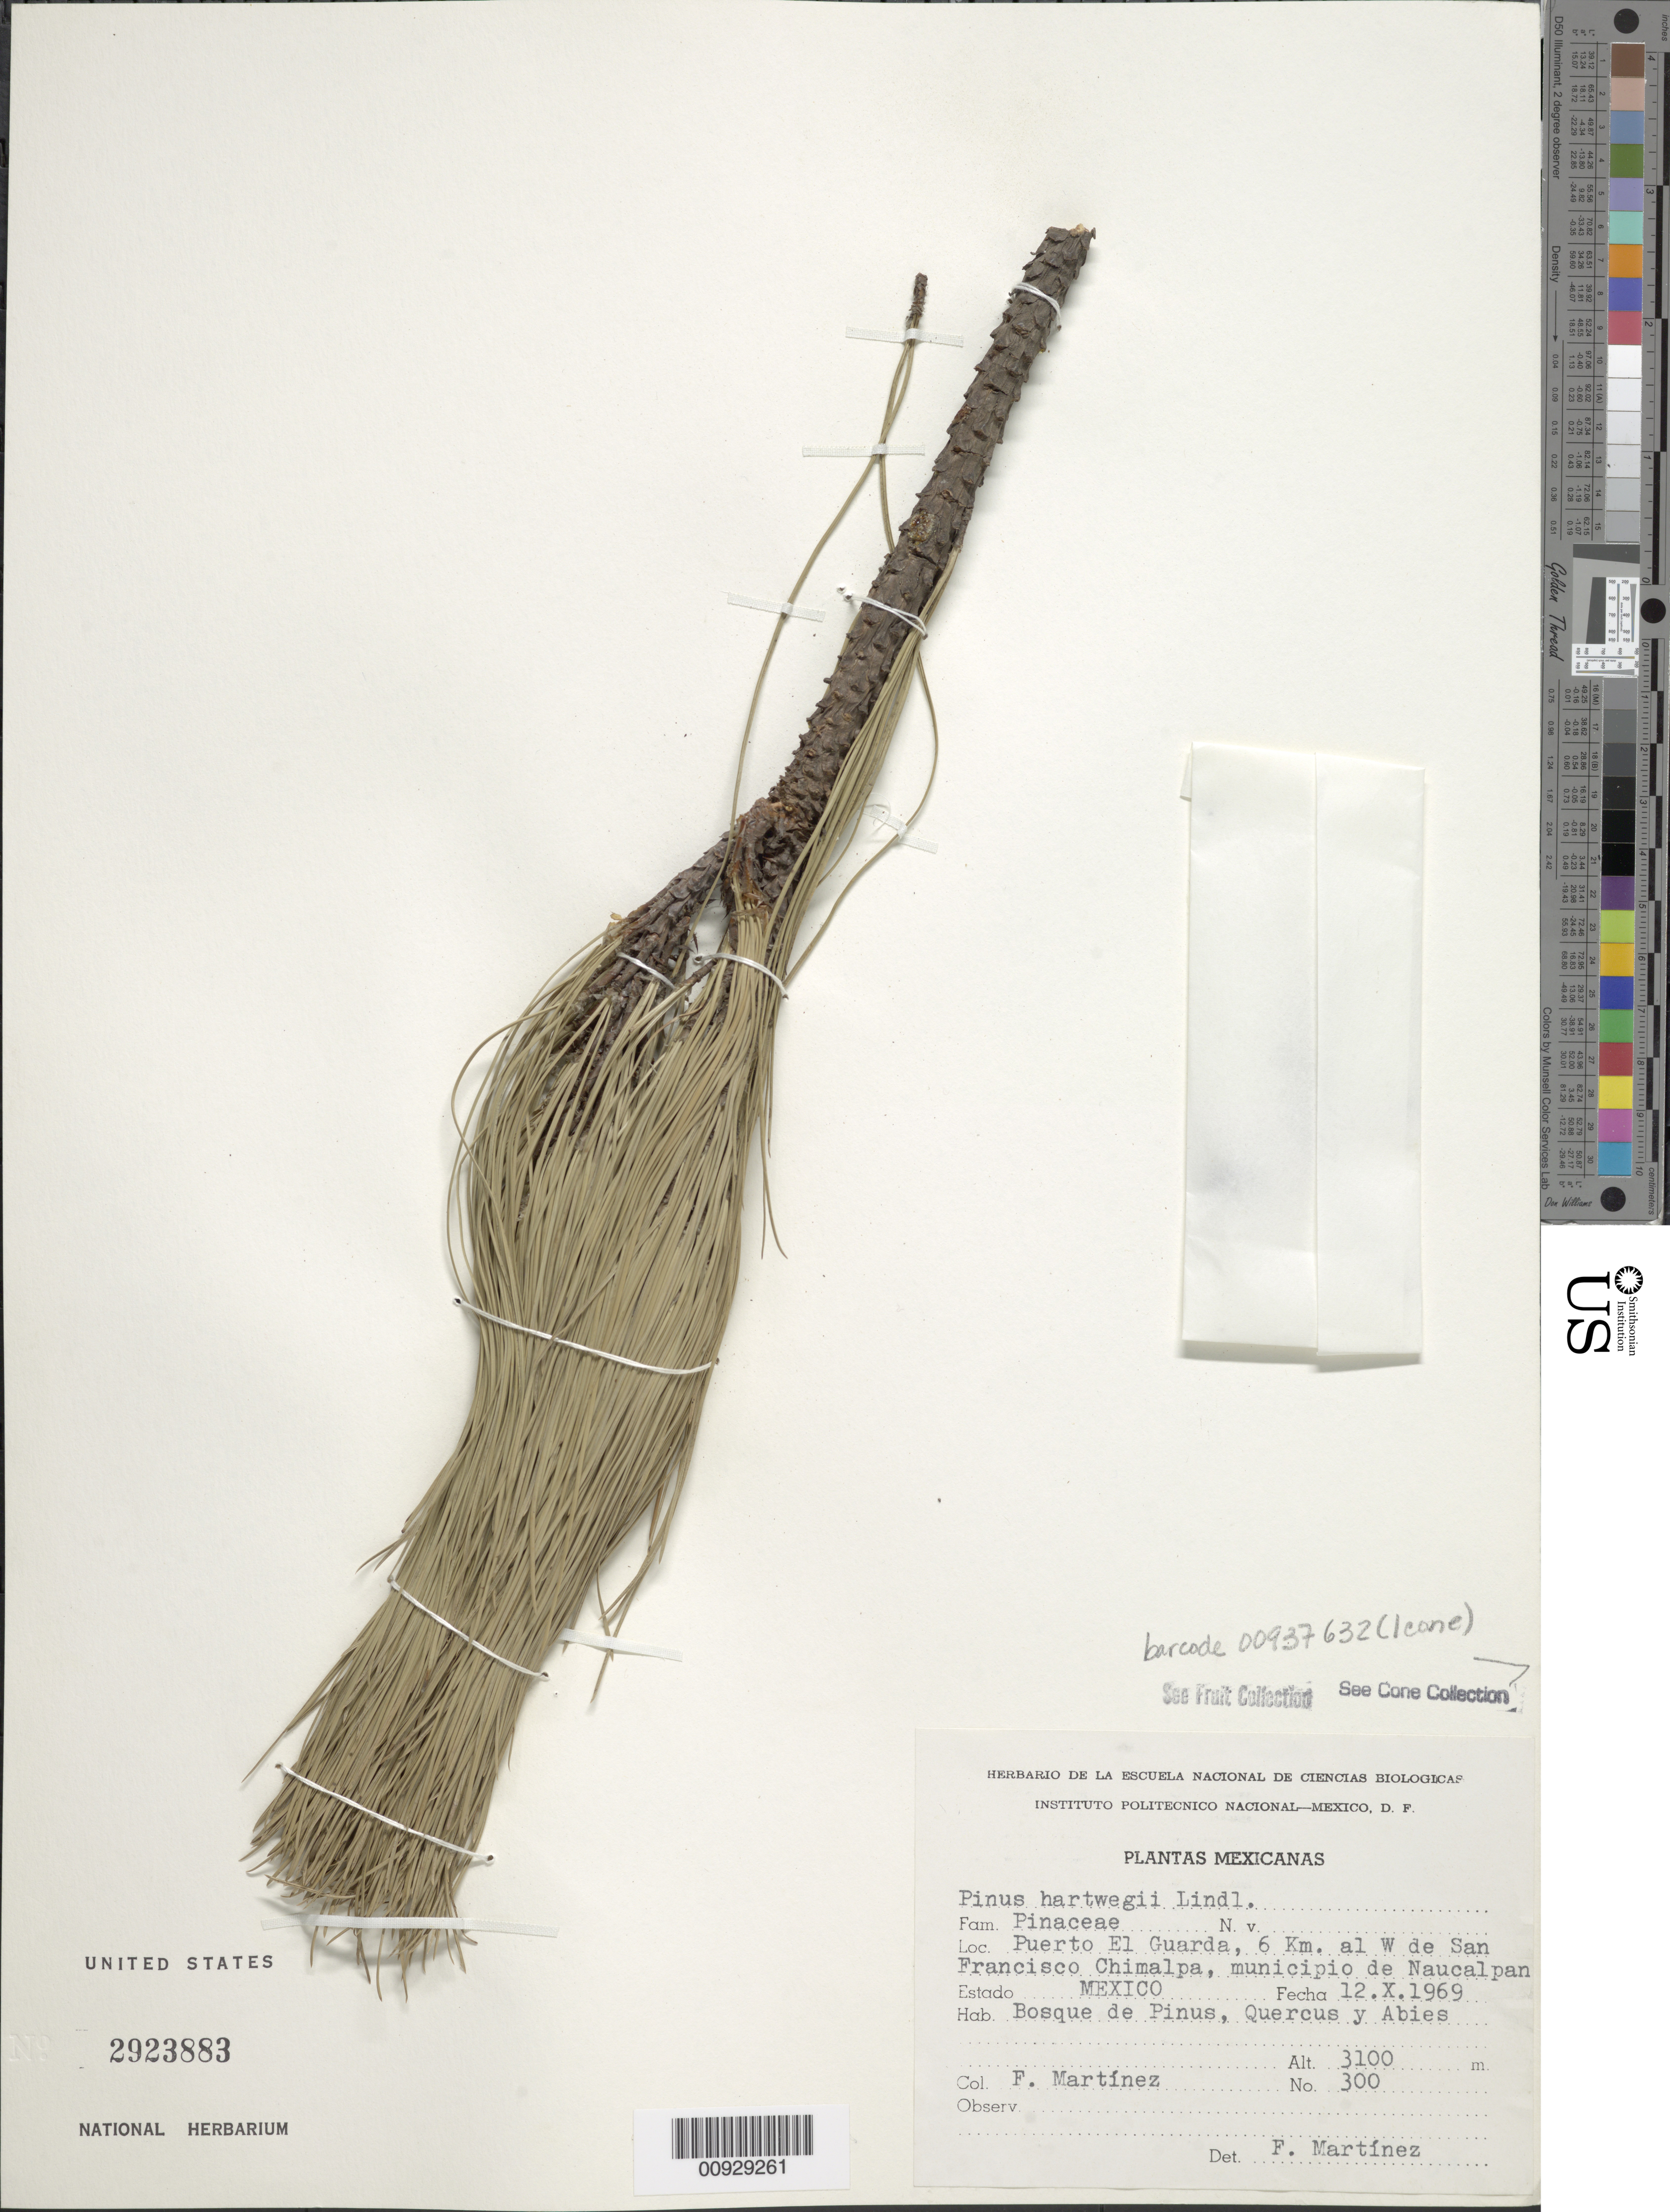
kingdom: Plantae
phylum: Tracheophyta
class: Pinopsida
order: Pinales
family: Pinaceae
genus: Pinus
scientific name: Pinus hartwegii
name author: Lindl.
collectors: F. Martínez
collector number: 300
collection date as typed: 12 Oct 1969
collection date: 1969-10-12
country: Mexico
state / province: México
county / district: Naucalpan de Juárez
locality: Puerto El Guarda, 6 km. al W de San Francisco Chimalpa, municipio de Naucalpan.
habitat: Bosque de Pinus, Quercus y Abies.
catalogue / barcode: US 2923883